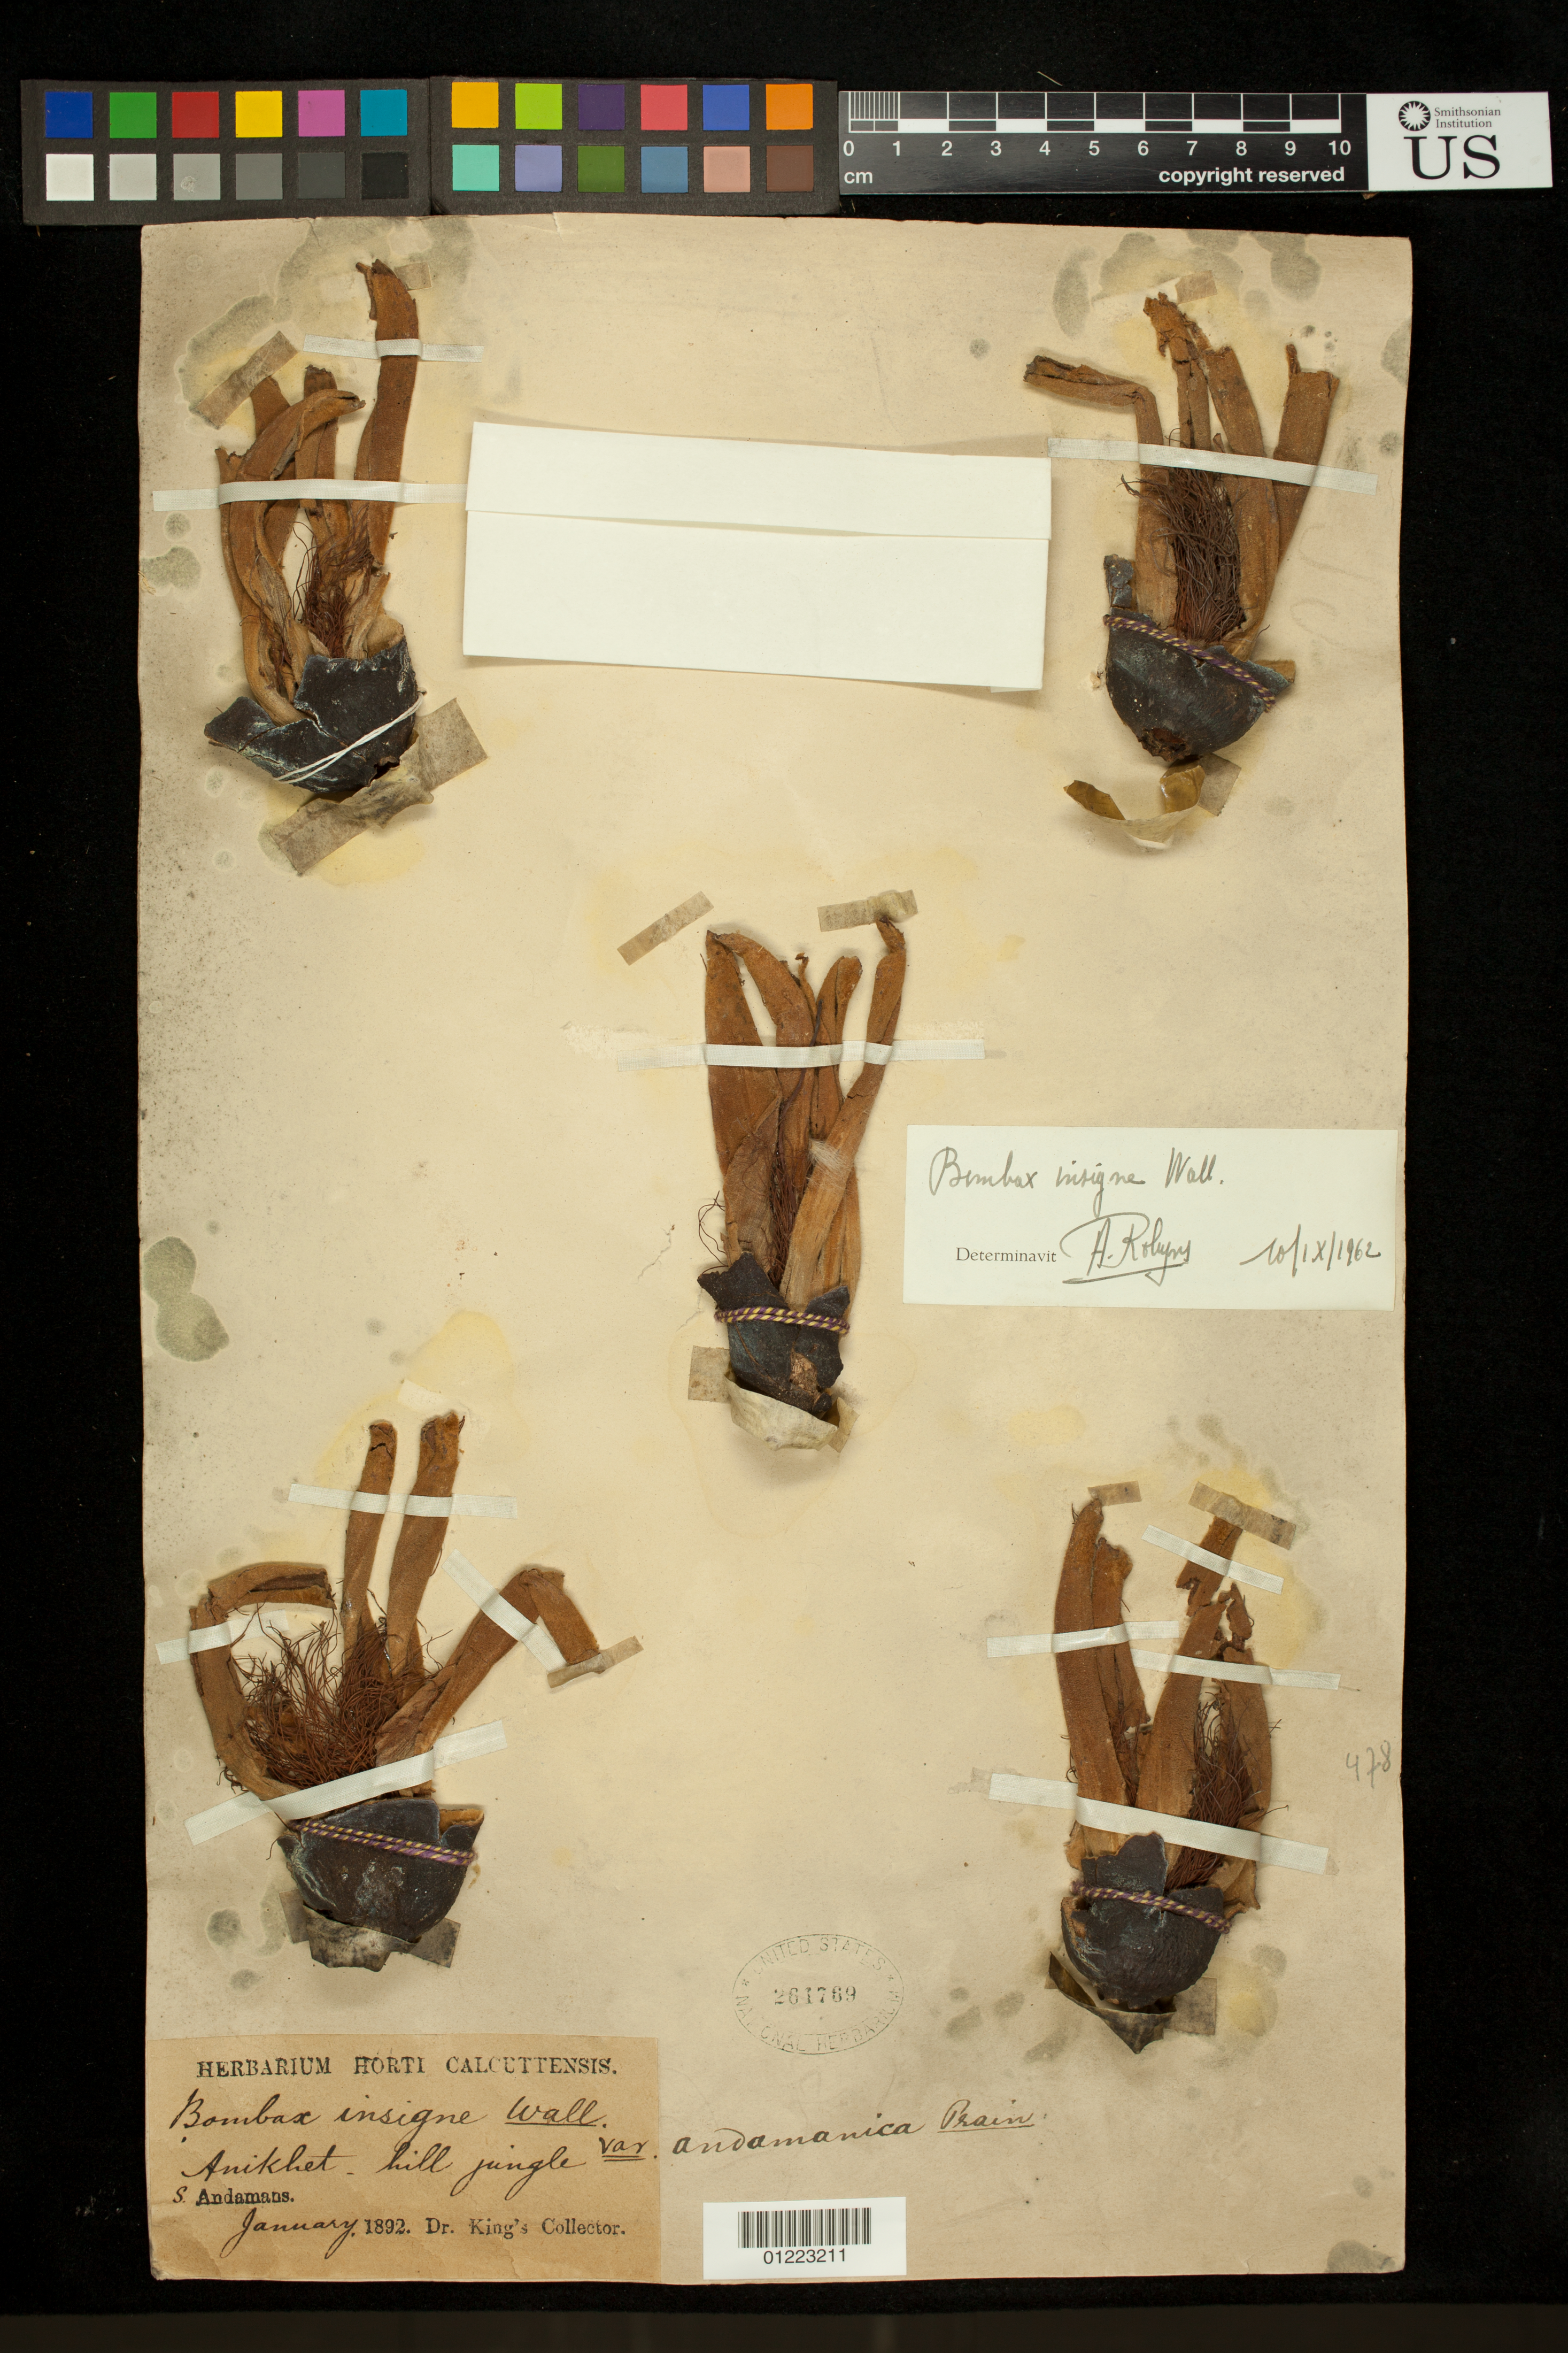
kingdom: Plantae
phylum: Tracheophyta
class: Magnoliopsida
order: Malvales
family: Malvaceae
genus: Bombax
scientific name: Bombax insigne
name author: Wall.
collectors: King, --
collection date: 1892-01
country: India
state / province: Andaman and Nicobar Islands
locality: Bombax insigne wall, Anikhet - hill jungle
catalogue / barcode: US 261769